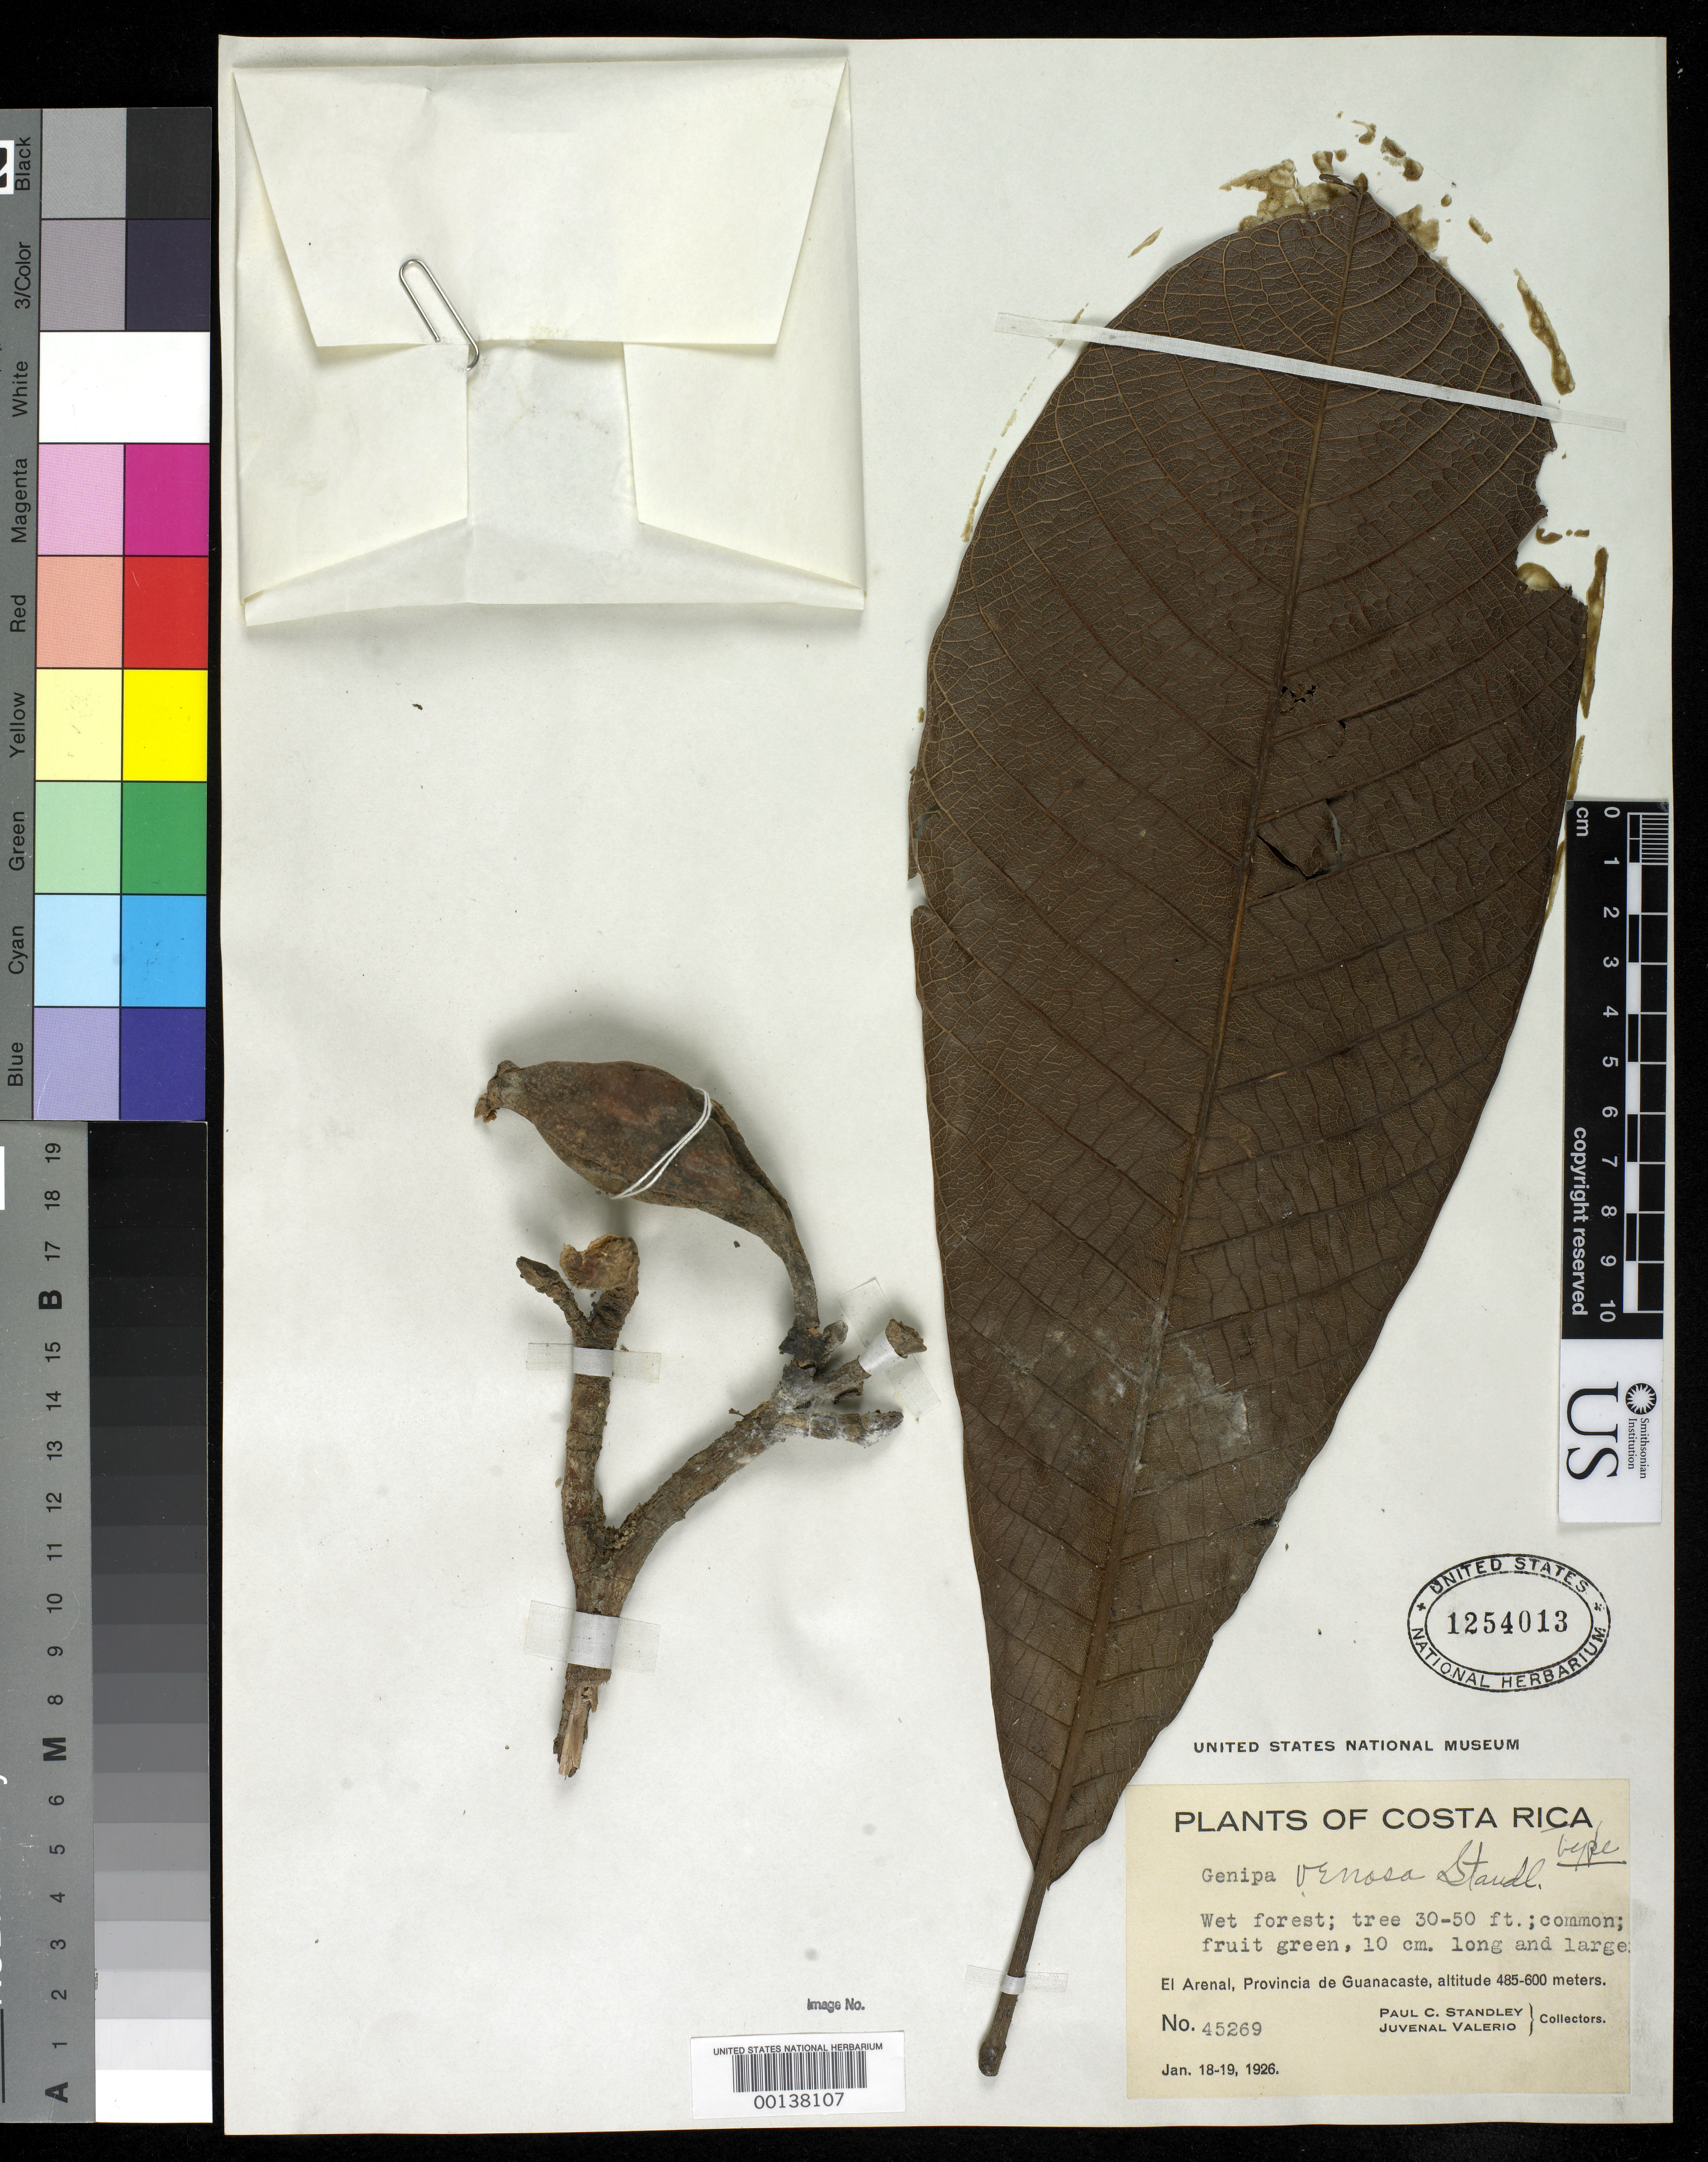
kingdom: Plantae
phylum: Tracheophyta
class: Magnoliopsida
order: Gentianales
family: Rubiaceae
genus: Genipa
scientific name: Genipa venosa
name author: Standl.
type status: Holotype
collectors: P. C. Standley & J. Valerio R.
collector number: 45269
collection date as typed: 18 Jan 1926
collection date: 1926-01-18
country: Costa Rica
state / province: Guanacaste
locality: El Arenal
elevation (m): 485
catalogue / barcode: US 1254013